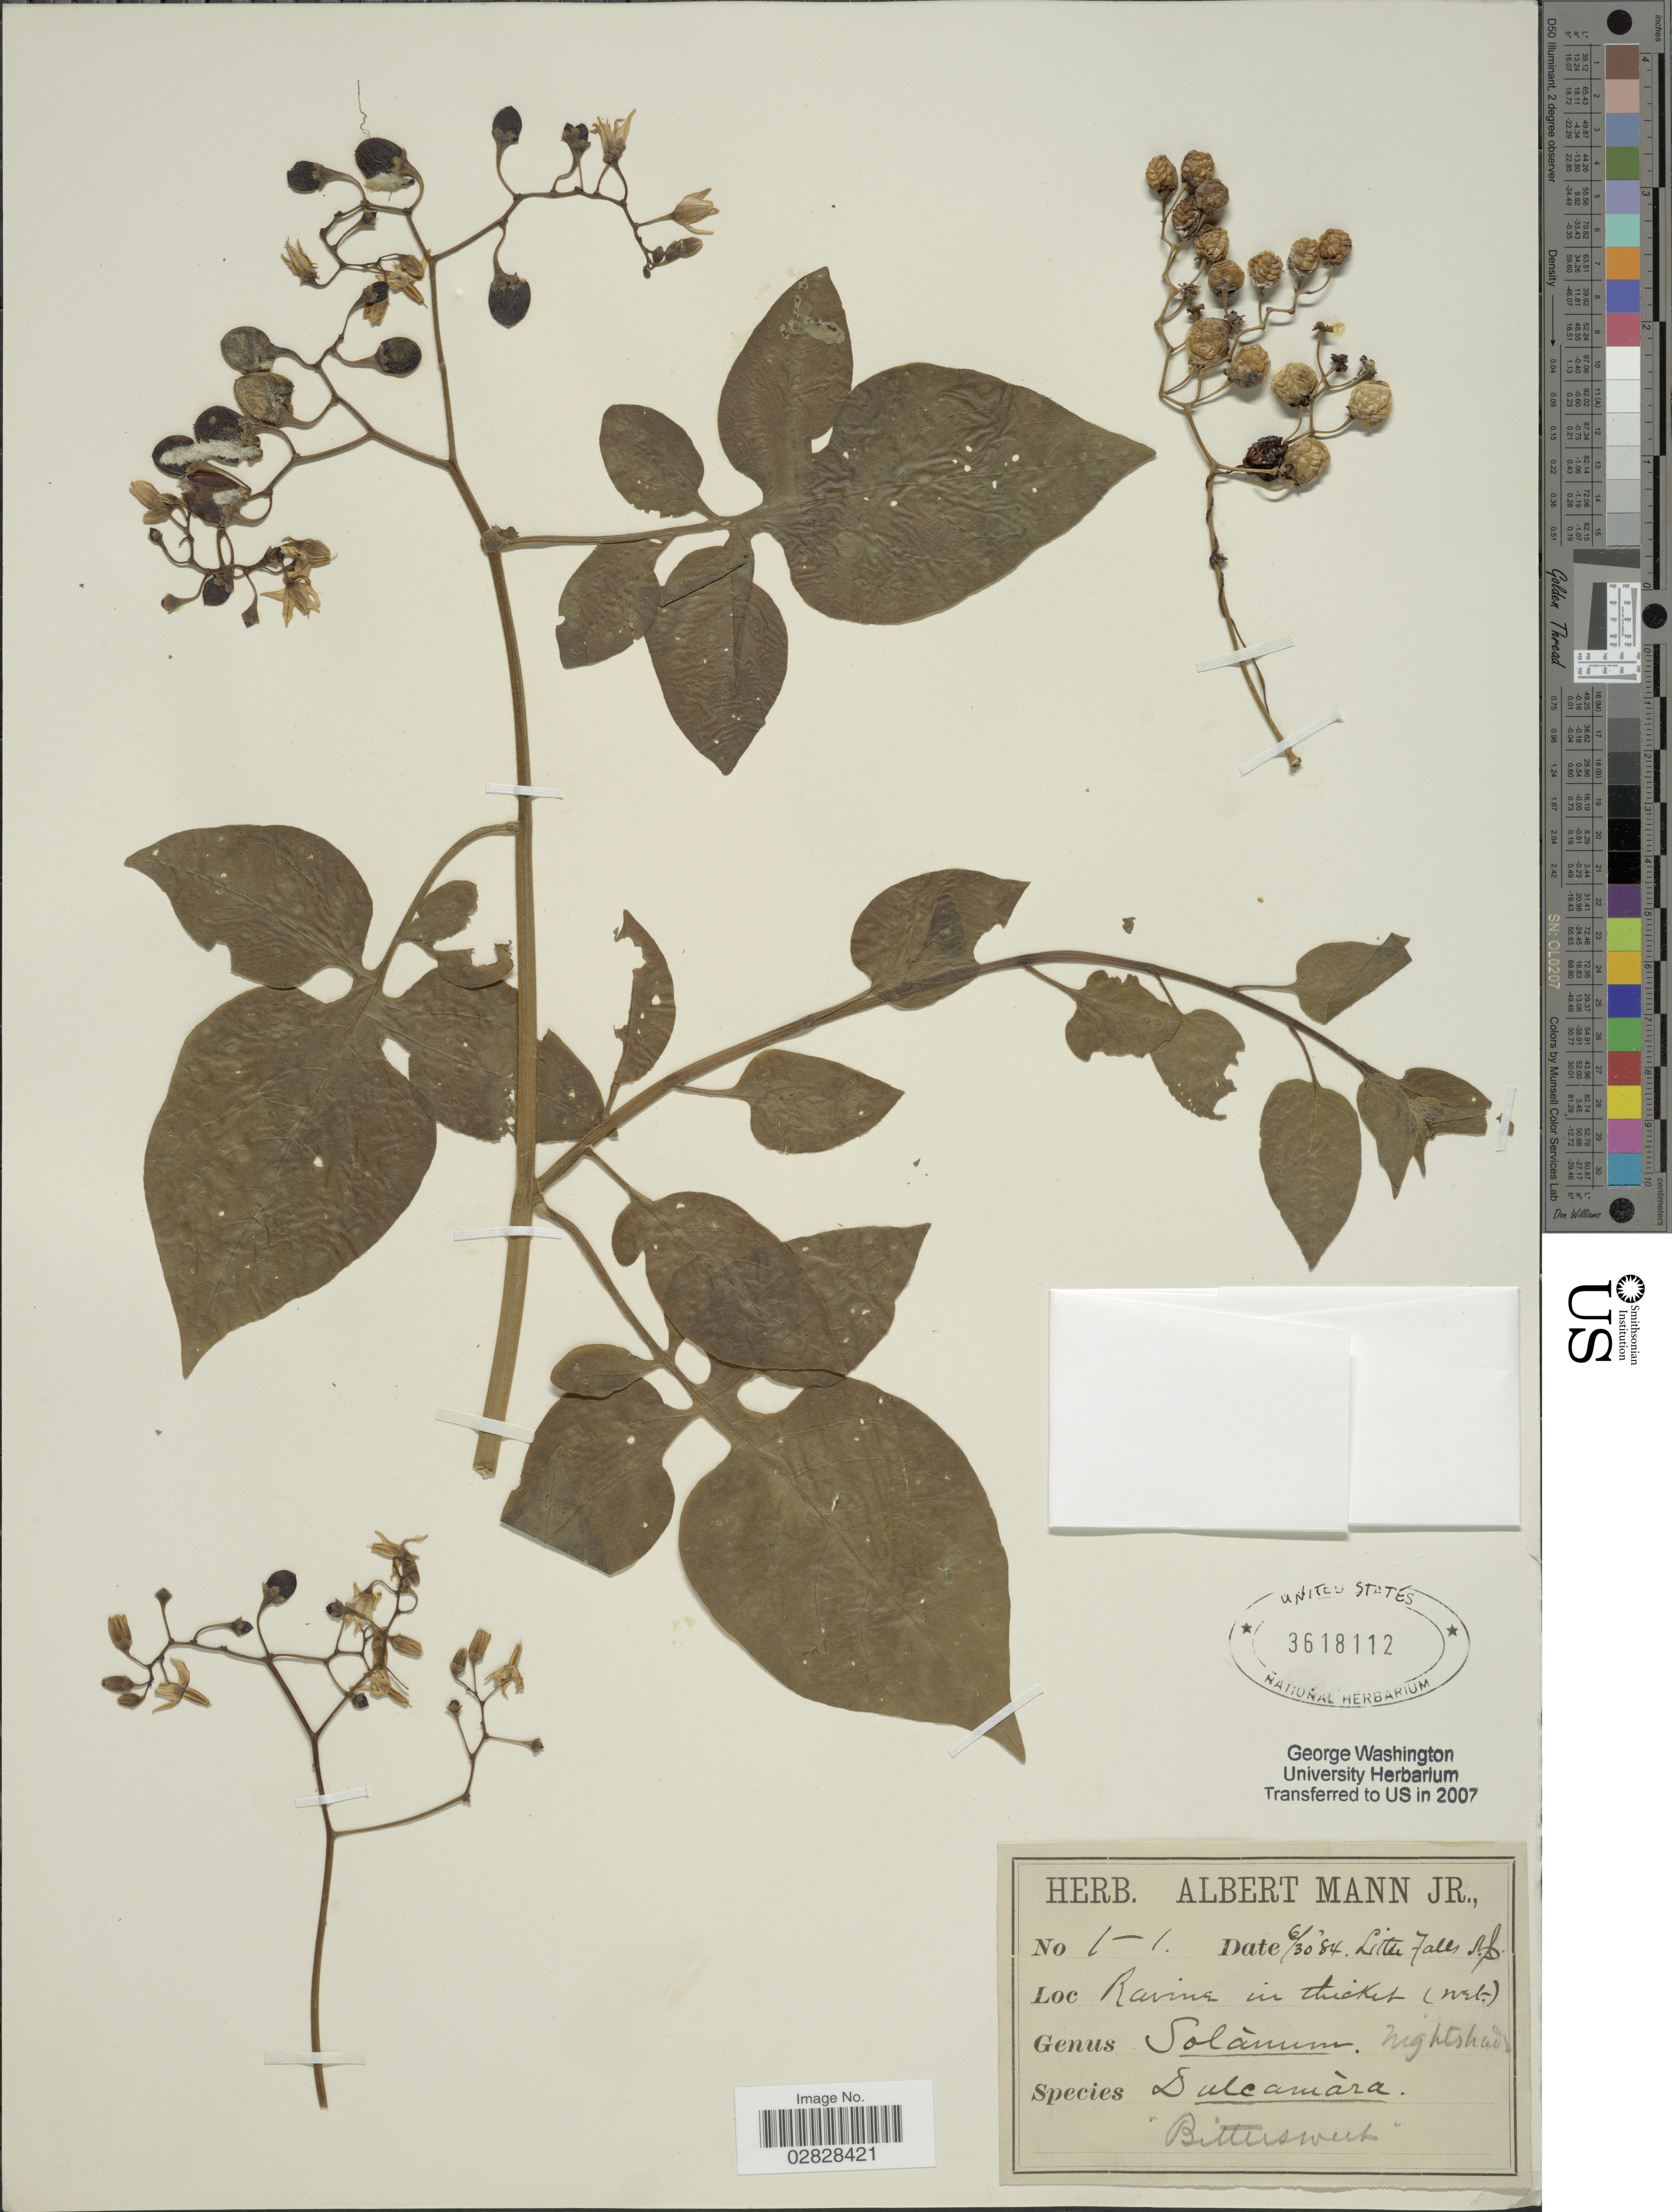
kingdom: Plantae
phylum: Tracheophyta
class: Magnoliopsida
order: Solanales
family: Solanaceae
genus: Solanum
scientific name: Solanum dulcamara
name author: L.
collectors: Ex herb. Albert Mann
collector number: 1-1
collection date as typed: Transcribed d/m/y: 30/6/84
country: United States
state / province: North Carolina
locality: Little Falls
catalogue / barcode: US 3618112